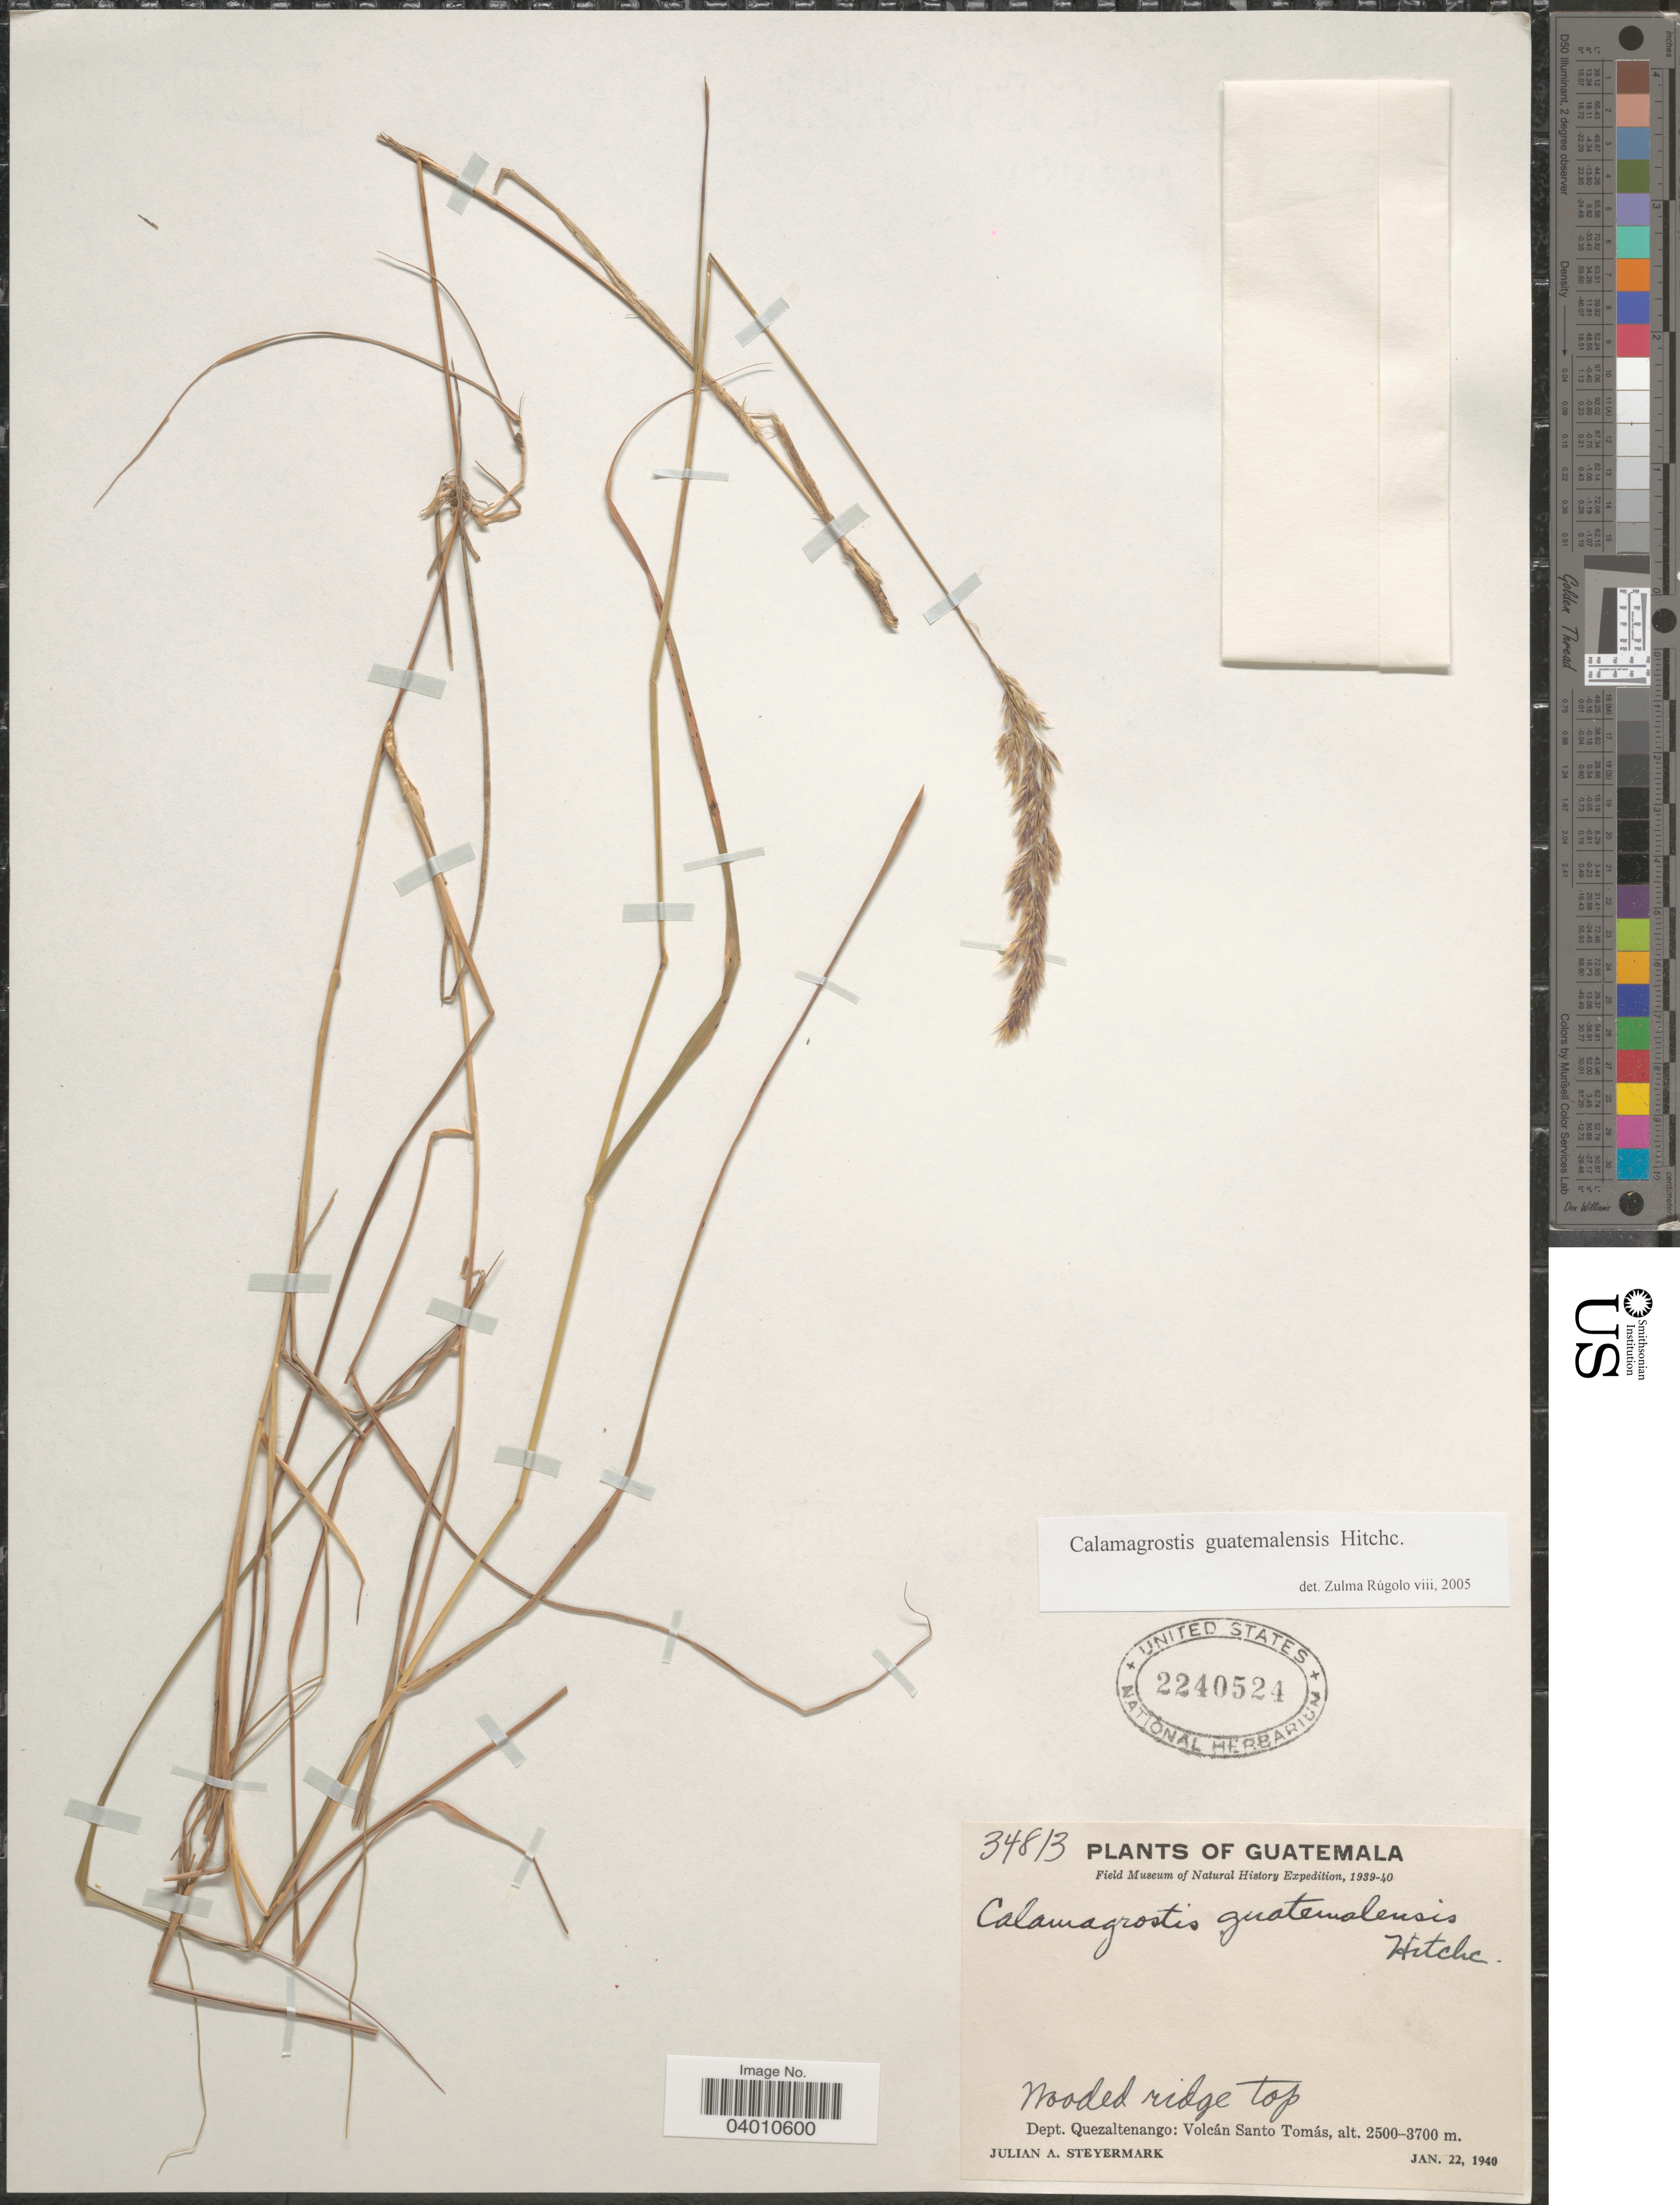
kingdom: Plantae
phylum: Tracheophyta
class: Liliopsida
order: Poales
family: Poaceae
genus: Peyritschia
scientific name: Peyritschia guatemalensis ined.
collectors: J. Steyermark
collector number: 34813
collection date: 1940-01-22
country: Guatemala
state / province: Quetzaltenango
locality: Dept. Quezaltenango: Volcán Santo Tomás.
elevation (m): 2500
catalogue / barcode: US 2240524